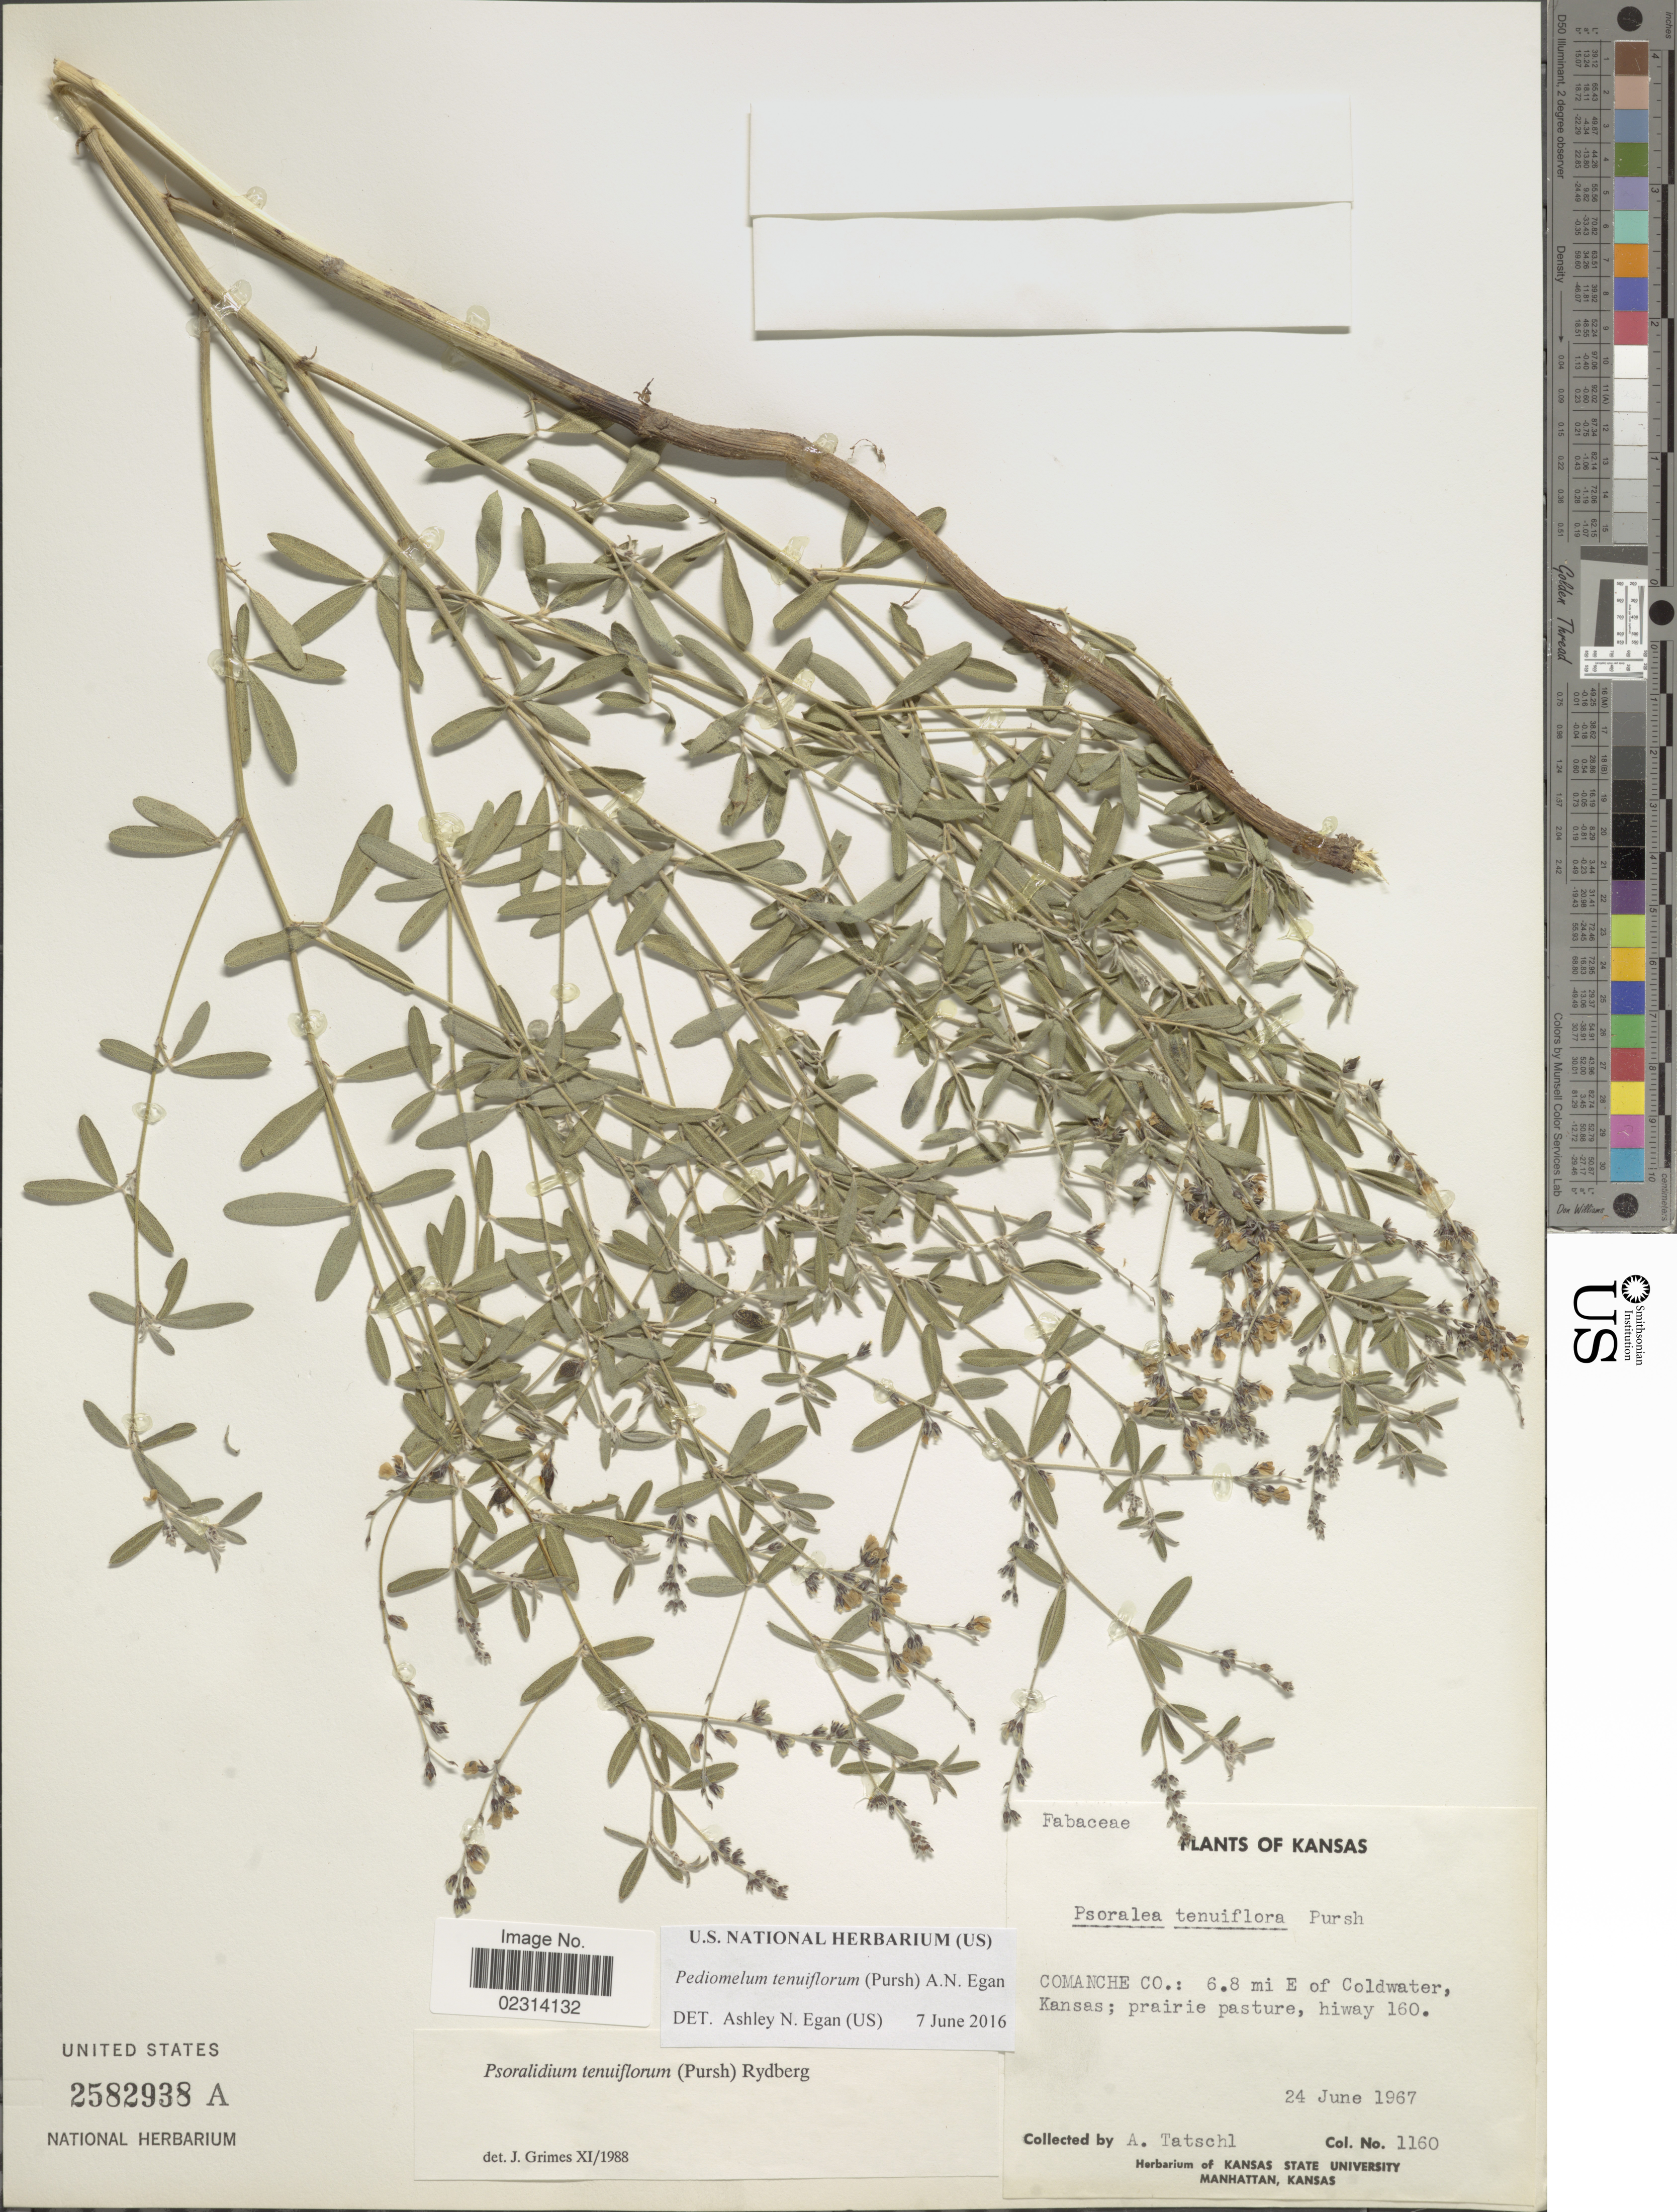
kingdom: Plantae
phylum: Tracheophyta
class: Magnoliopsida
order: Fabales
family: Fabaceae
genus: Psoralidium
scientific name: Psoralidium tenuiflorum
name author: (Pursh) Rydb.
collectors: A. Tatschl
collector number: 1160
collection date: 1967-06-24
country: United States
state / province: Kansas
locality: Comanche Co.: 6.8 mi E of Coldwater; hiway 160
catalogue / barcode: US 2582938A